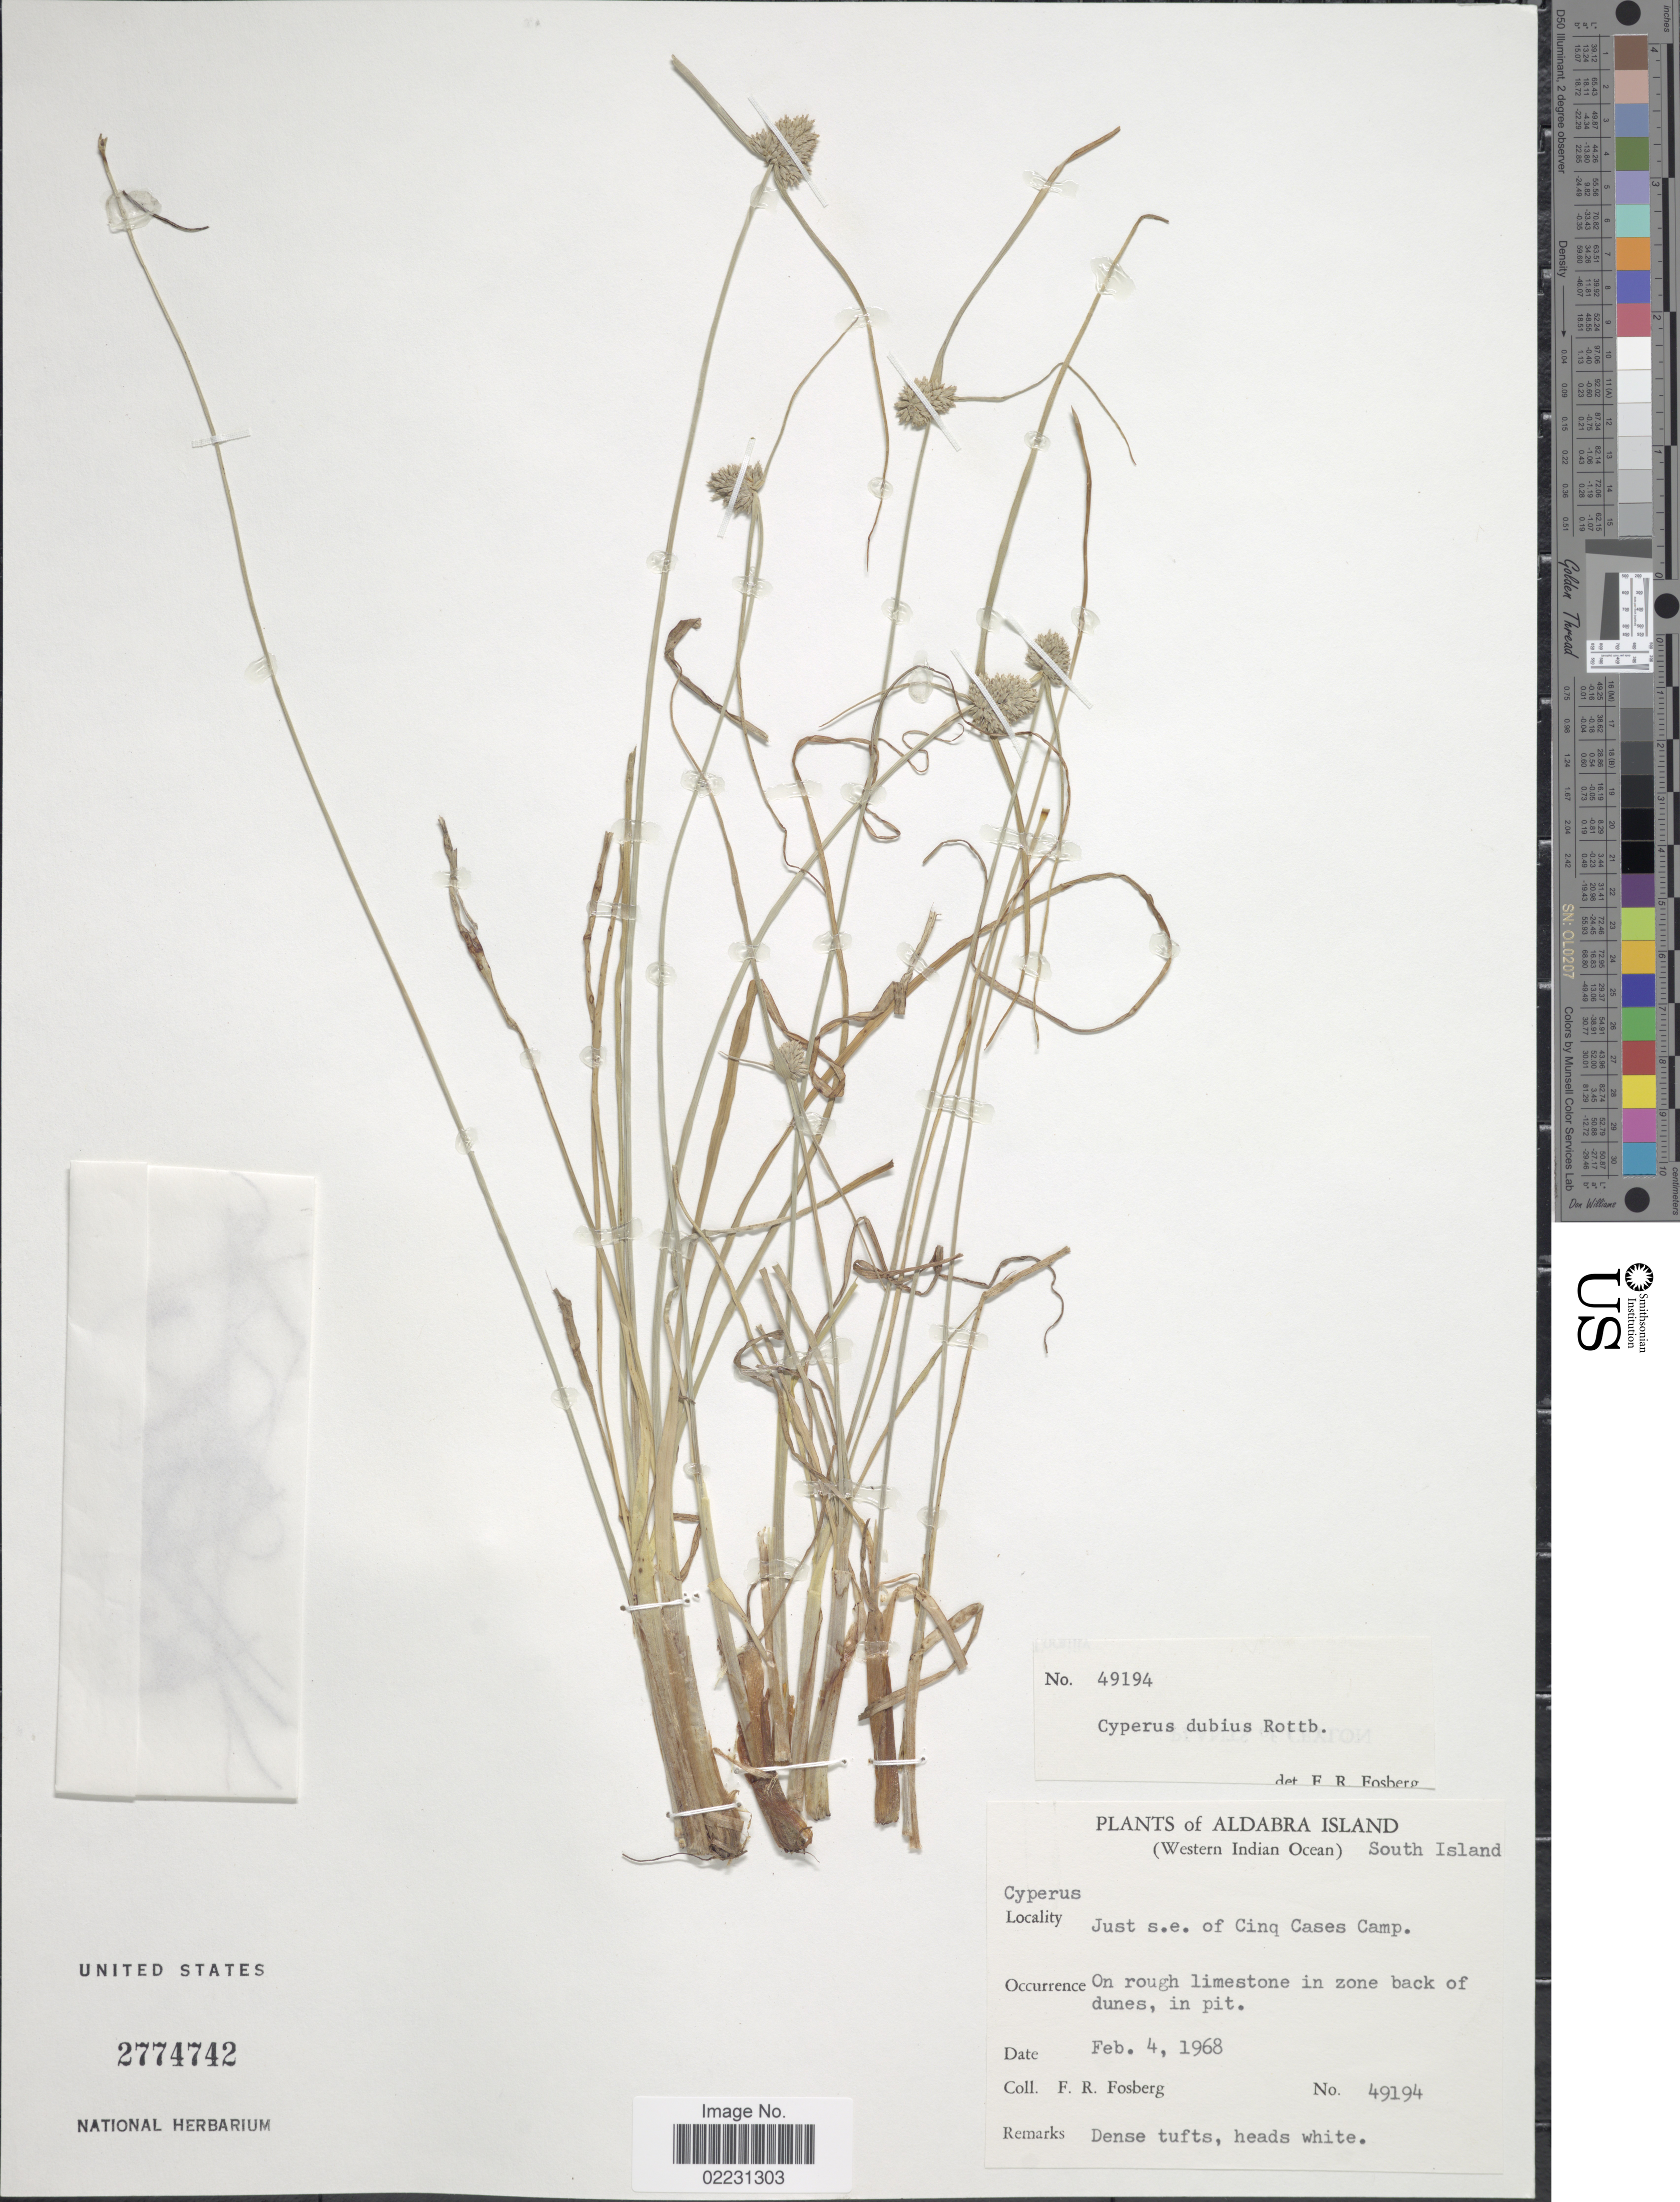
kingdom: Plantae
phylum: Tracheophyta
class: Liliopsida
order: Poales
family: Cyperaceae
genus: Cyperus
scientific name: Cyperus dubius Rottb. var. dubius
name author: Rottb.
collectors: F. R. Fosberg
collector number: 49194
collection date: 1968-02-04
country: Seychelles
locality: Aldabra Island. (Western Indian Ocean). South Island. Just s.e. of Cinq Cases Camp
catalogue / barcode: US 2774742